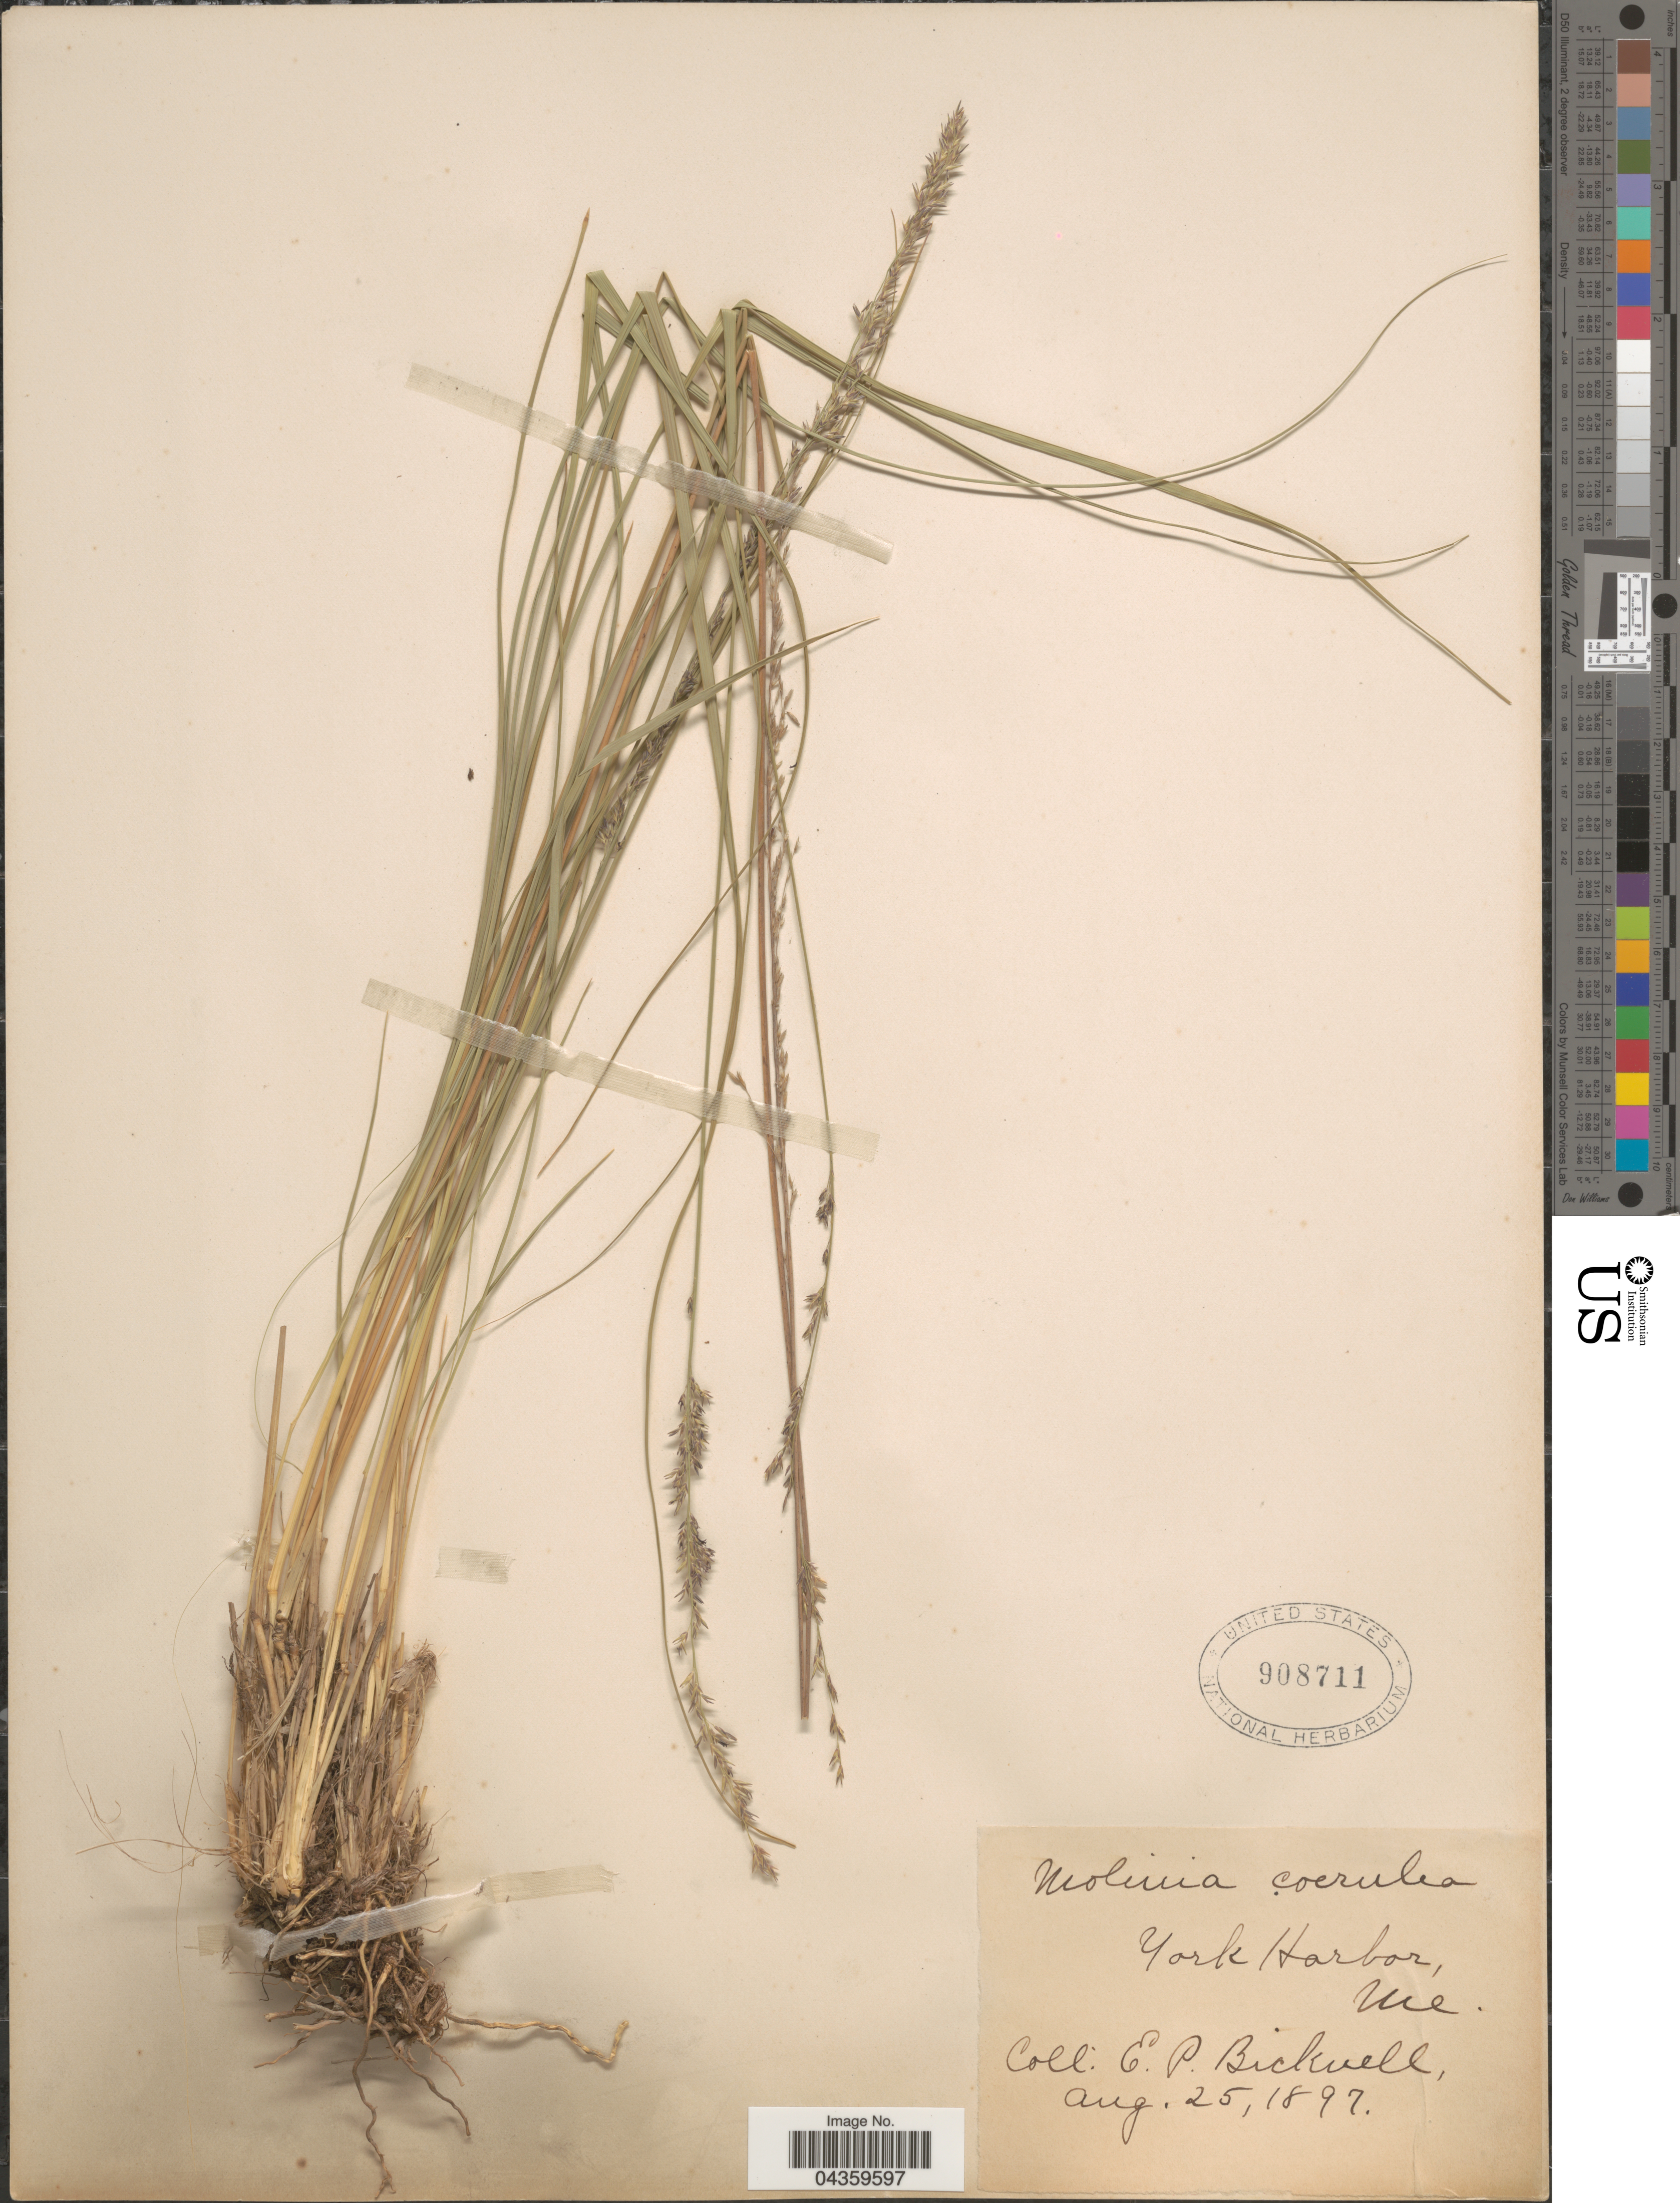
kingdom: Plantae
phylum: Tracheophyta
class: Liliopsida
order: Poales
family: Poaceae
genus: Molinia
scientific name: Molinia caerulea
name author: (L.) Moench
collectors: E. P. Bicknell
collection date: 1897-08-25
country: United States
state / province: Maine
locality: York Harbor.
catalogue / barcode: US 908711